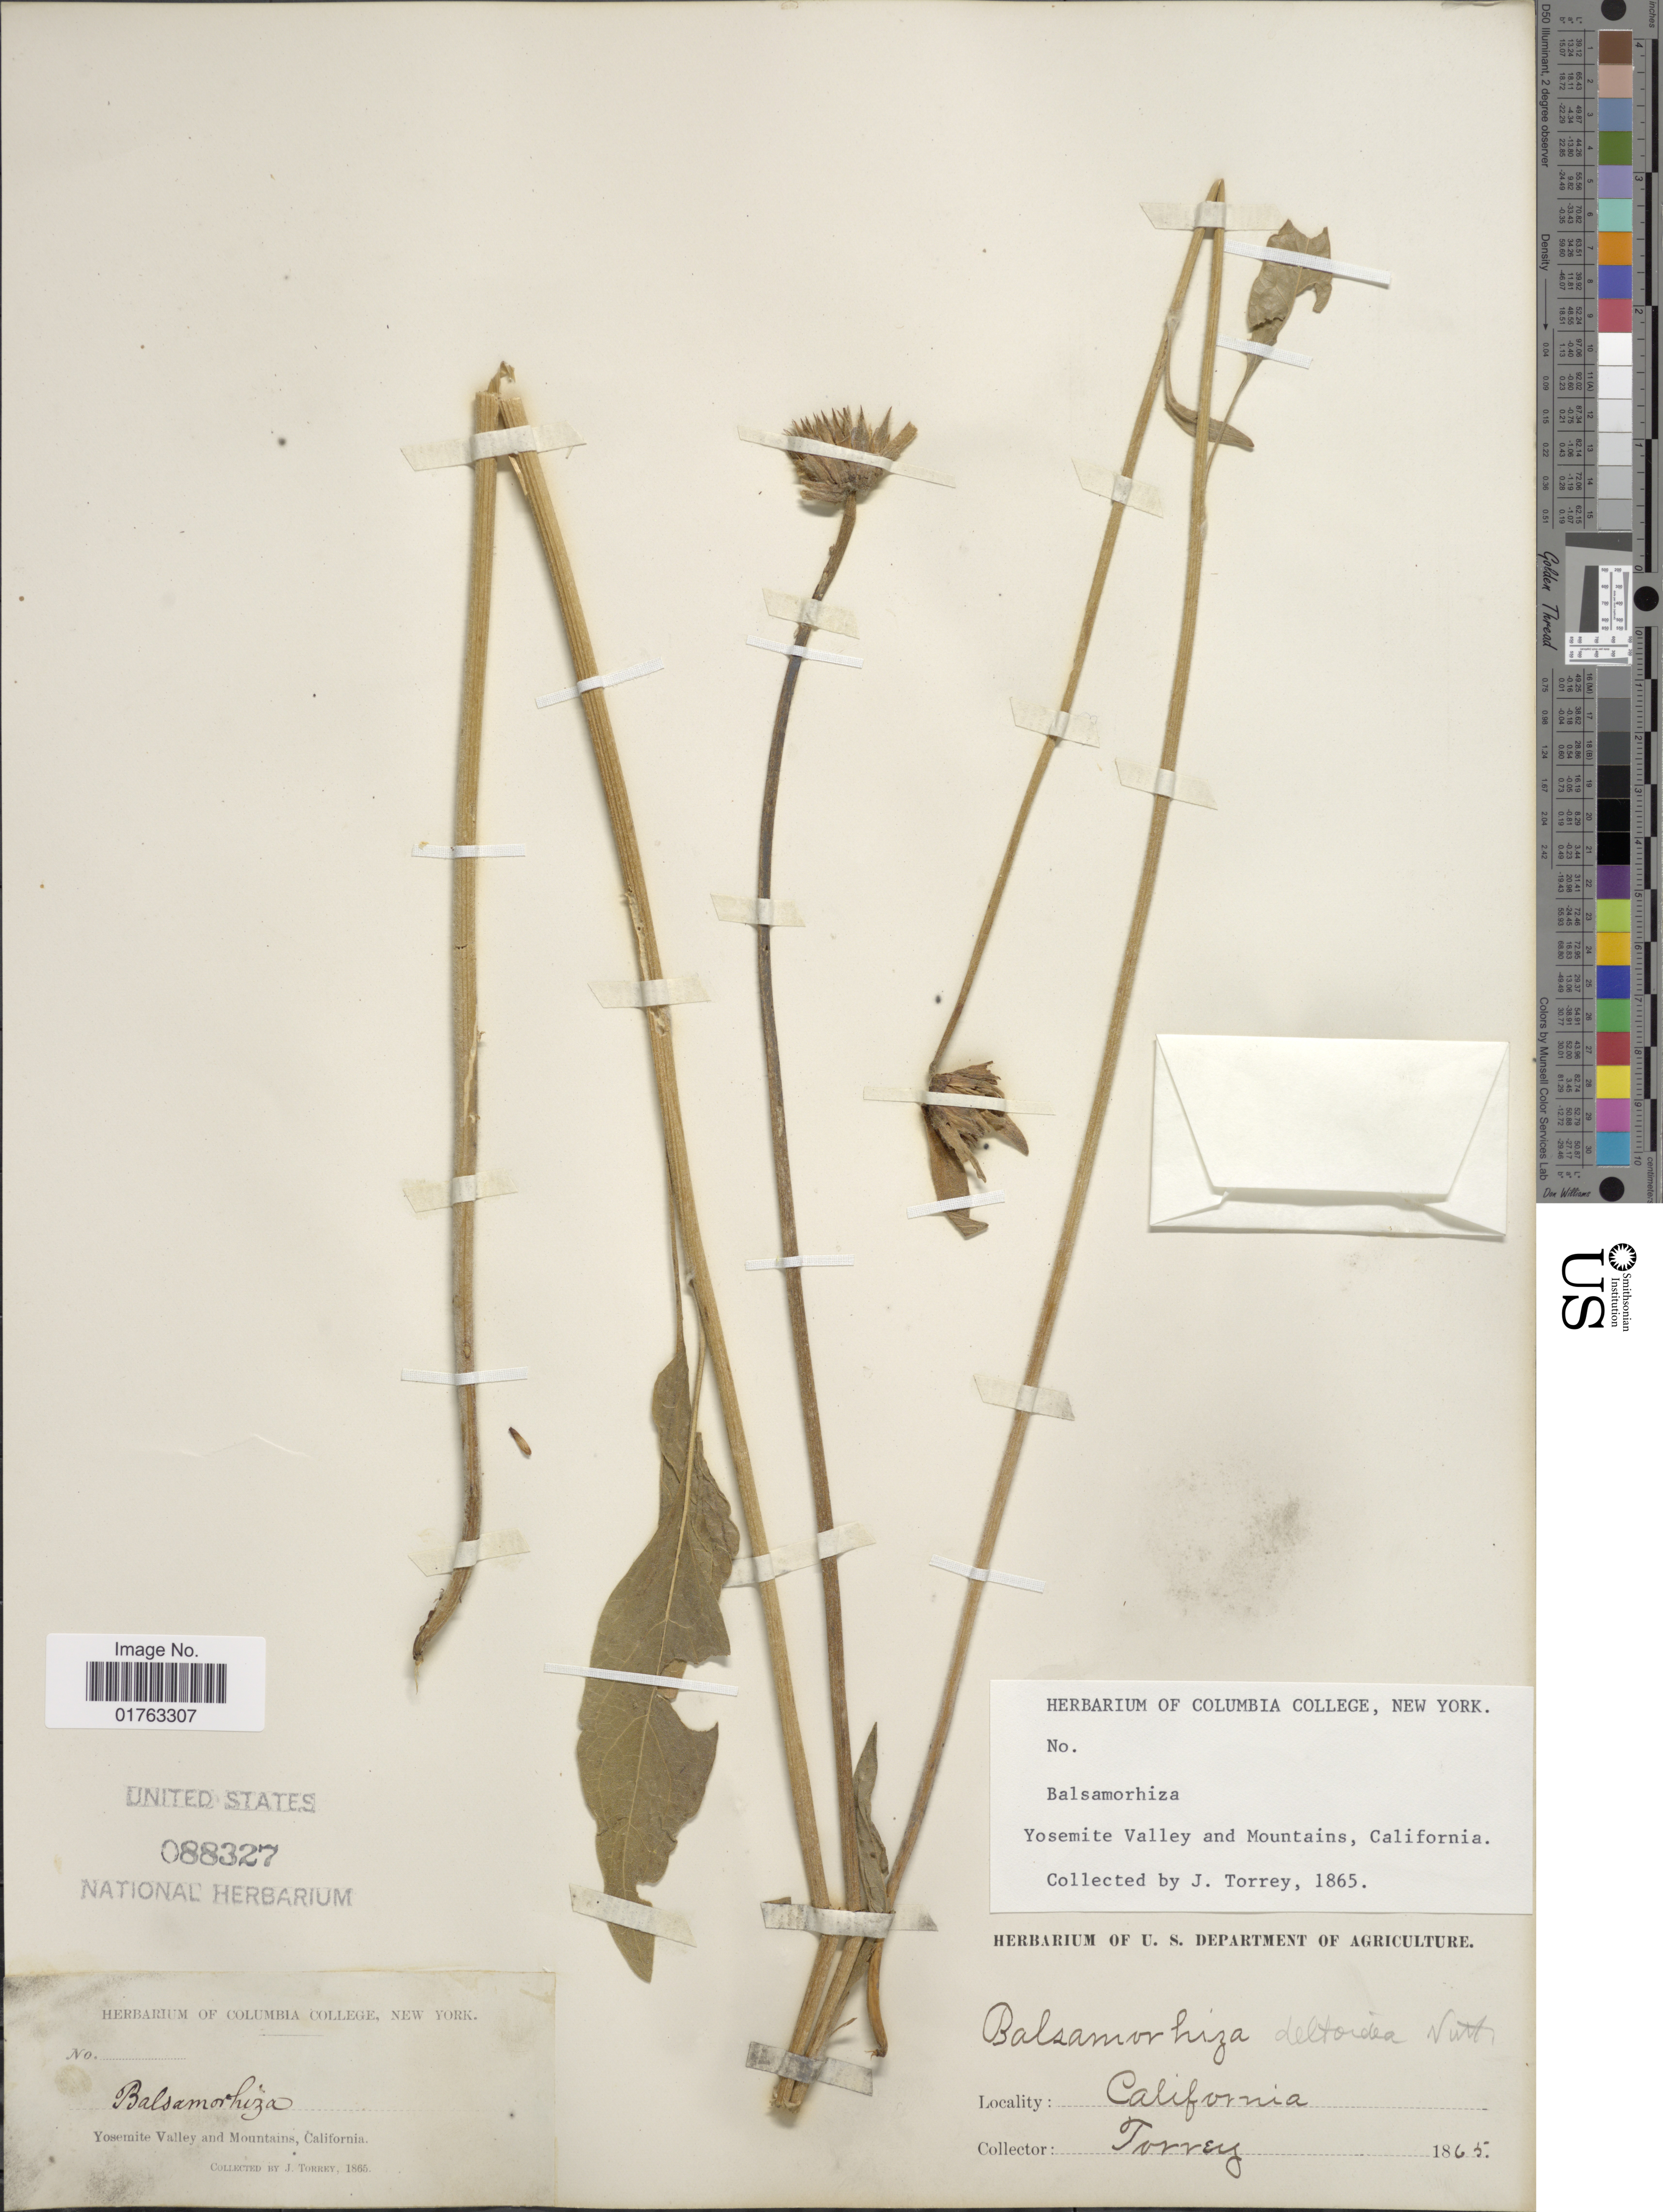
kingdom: Plantae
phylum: Tracheophyta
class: Magnoliopsida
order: Asterales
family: Asteraceae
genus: Balsamorhiza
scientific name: Balsamorhiza deltoidea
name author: Nutt.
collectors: J. Torrey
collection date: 1865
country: United States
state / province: California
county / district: Mariposa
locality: Yosemite Valley and Mountains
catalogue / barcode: US 88327